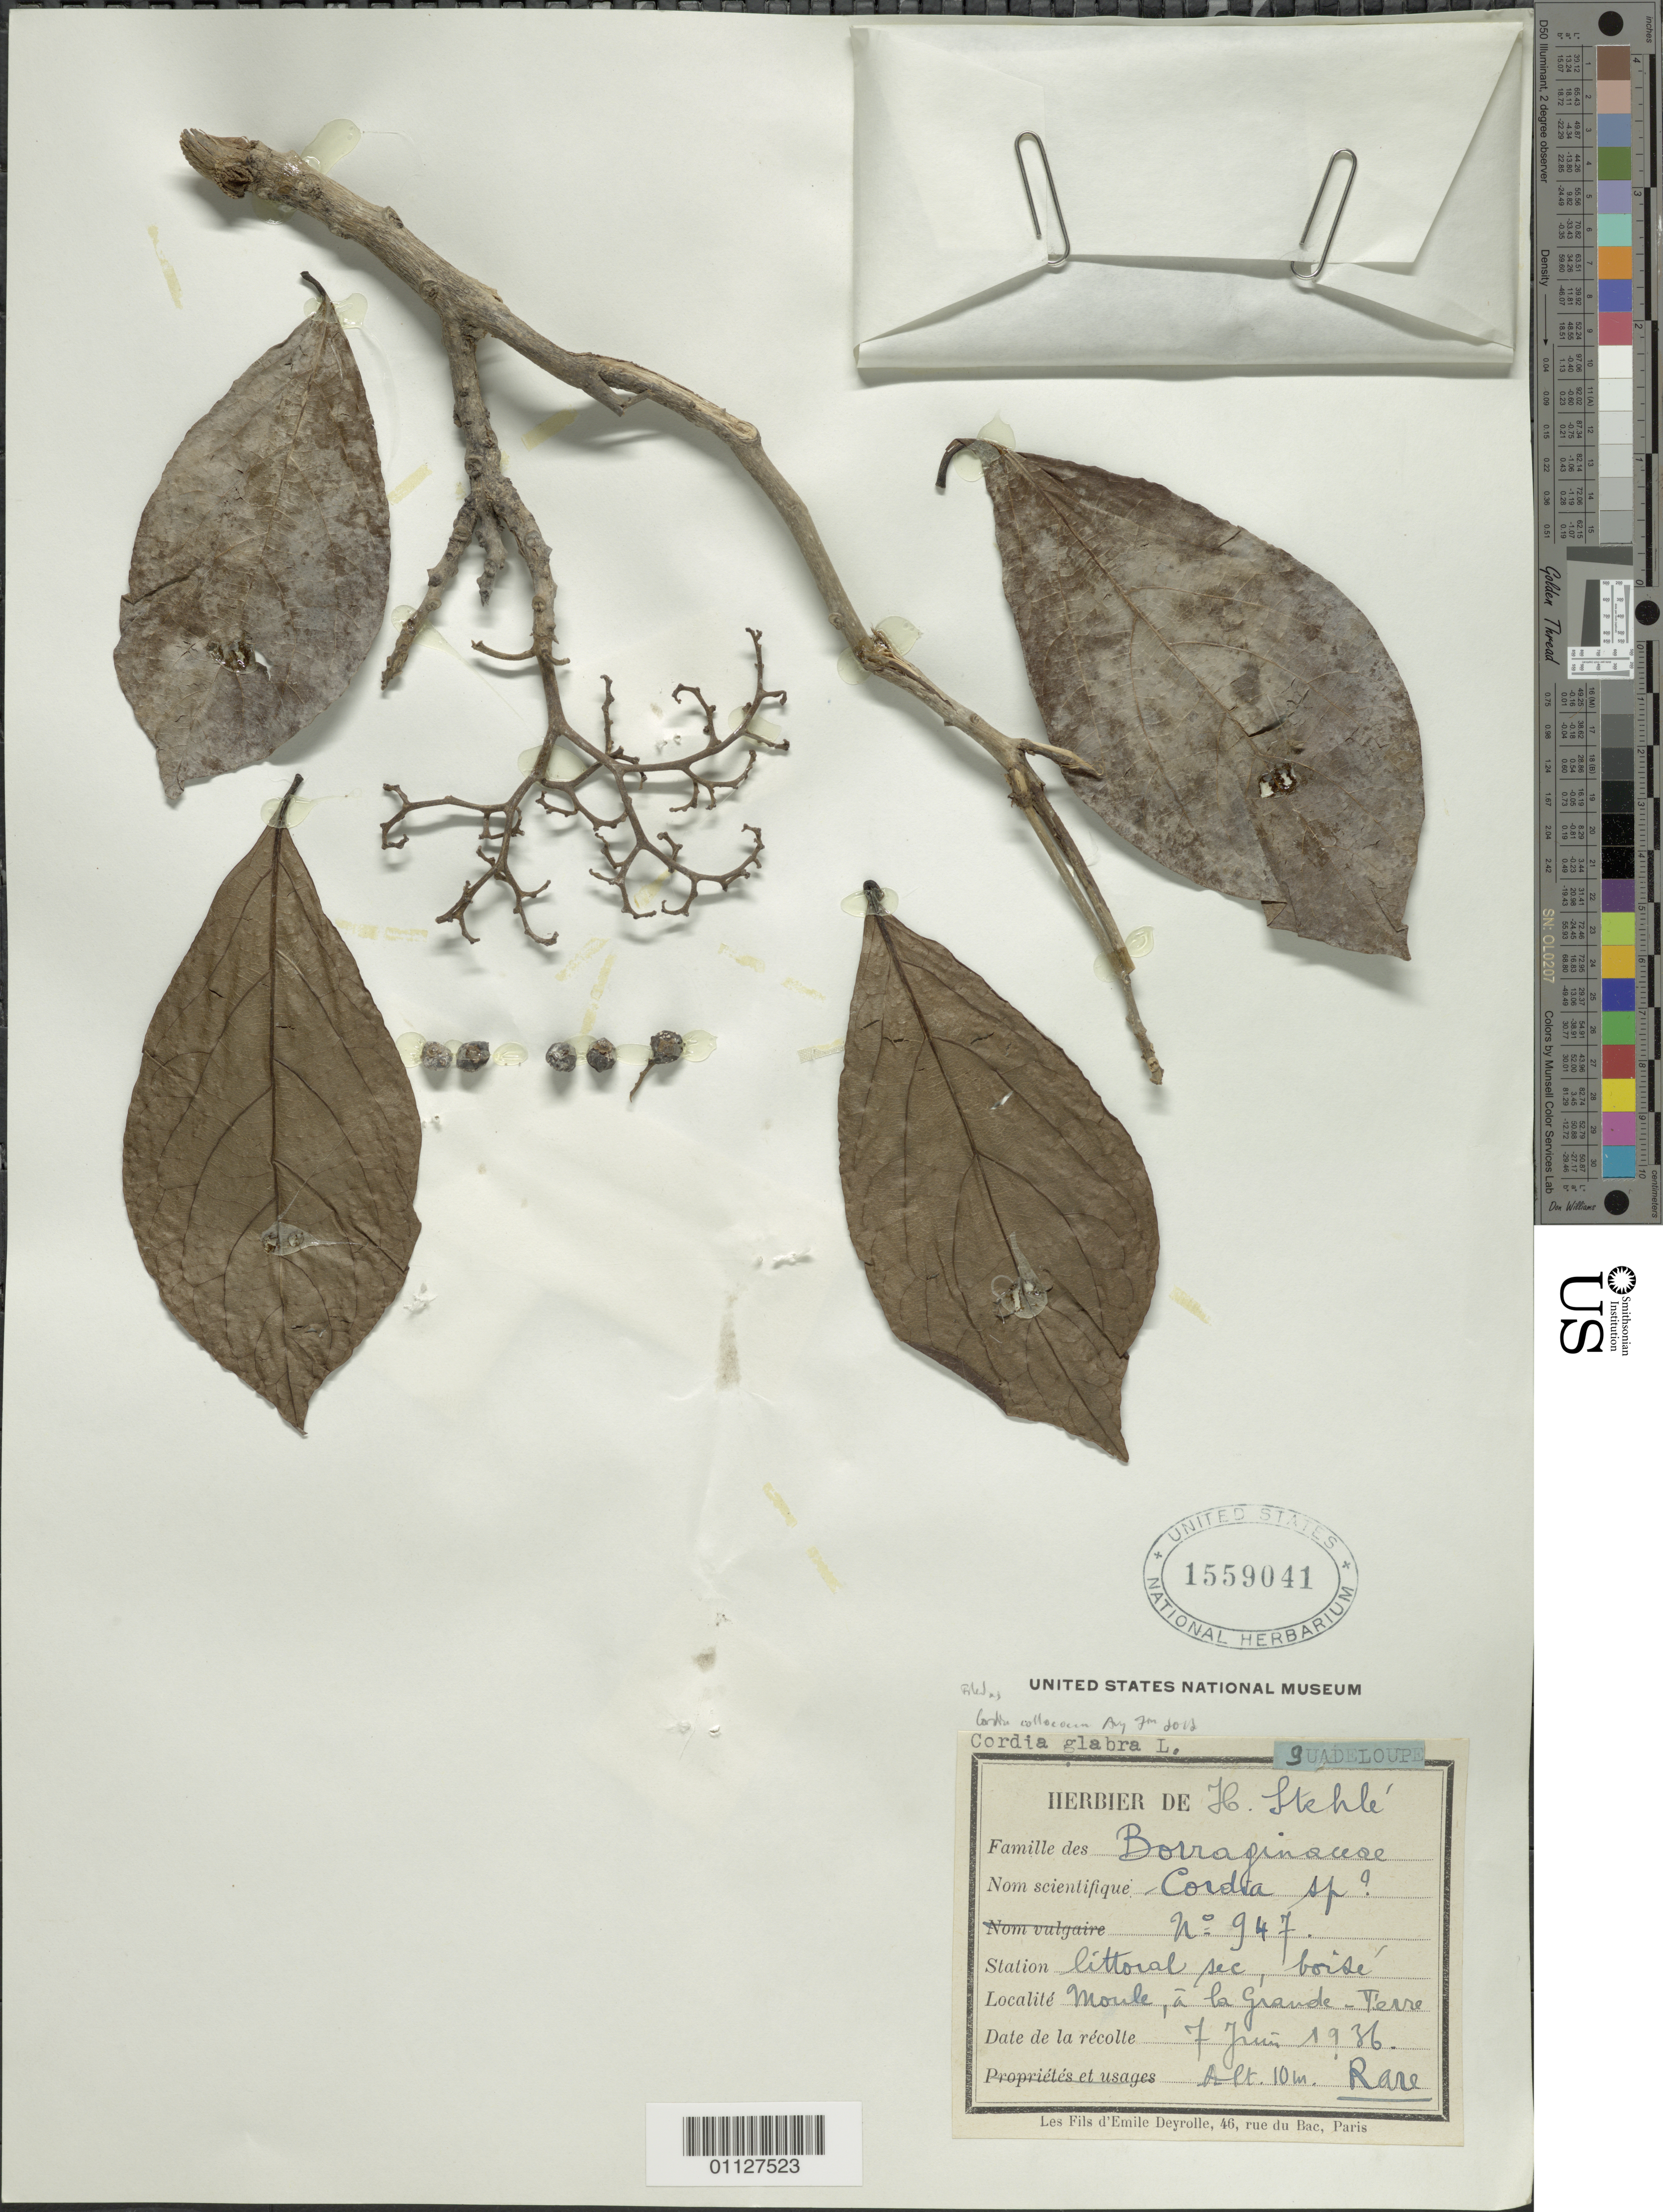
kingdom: Plantae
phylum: Tracheophyta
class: Magnoliopsida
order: Boraginales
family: Cordiaceae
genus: Cordia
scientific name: Cordia collococca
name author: L.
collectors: H. Stehlé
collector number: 947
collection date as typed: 07 Jun 1936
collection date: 1936-06-07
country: Guadeloupe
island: Grande Terre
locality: Moule, a la Grande Terre. Littoral sec, boide.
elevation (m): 10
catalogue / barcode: US 1559041